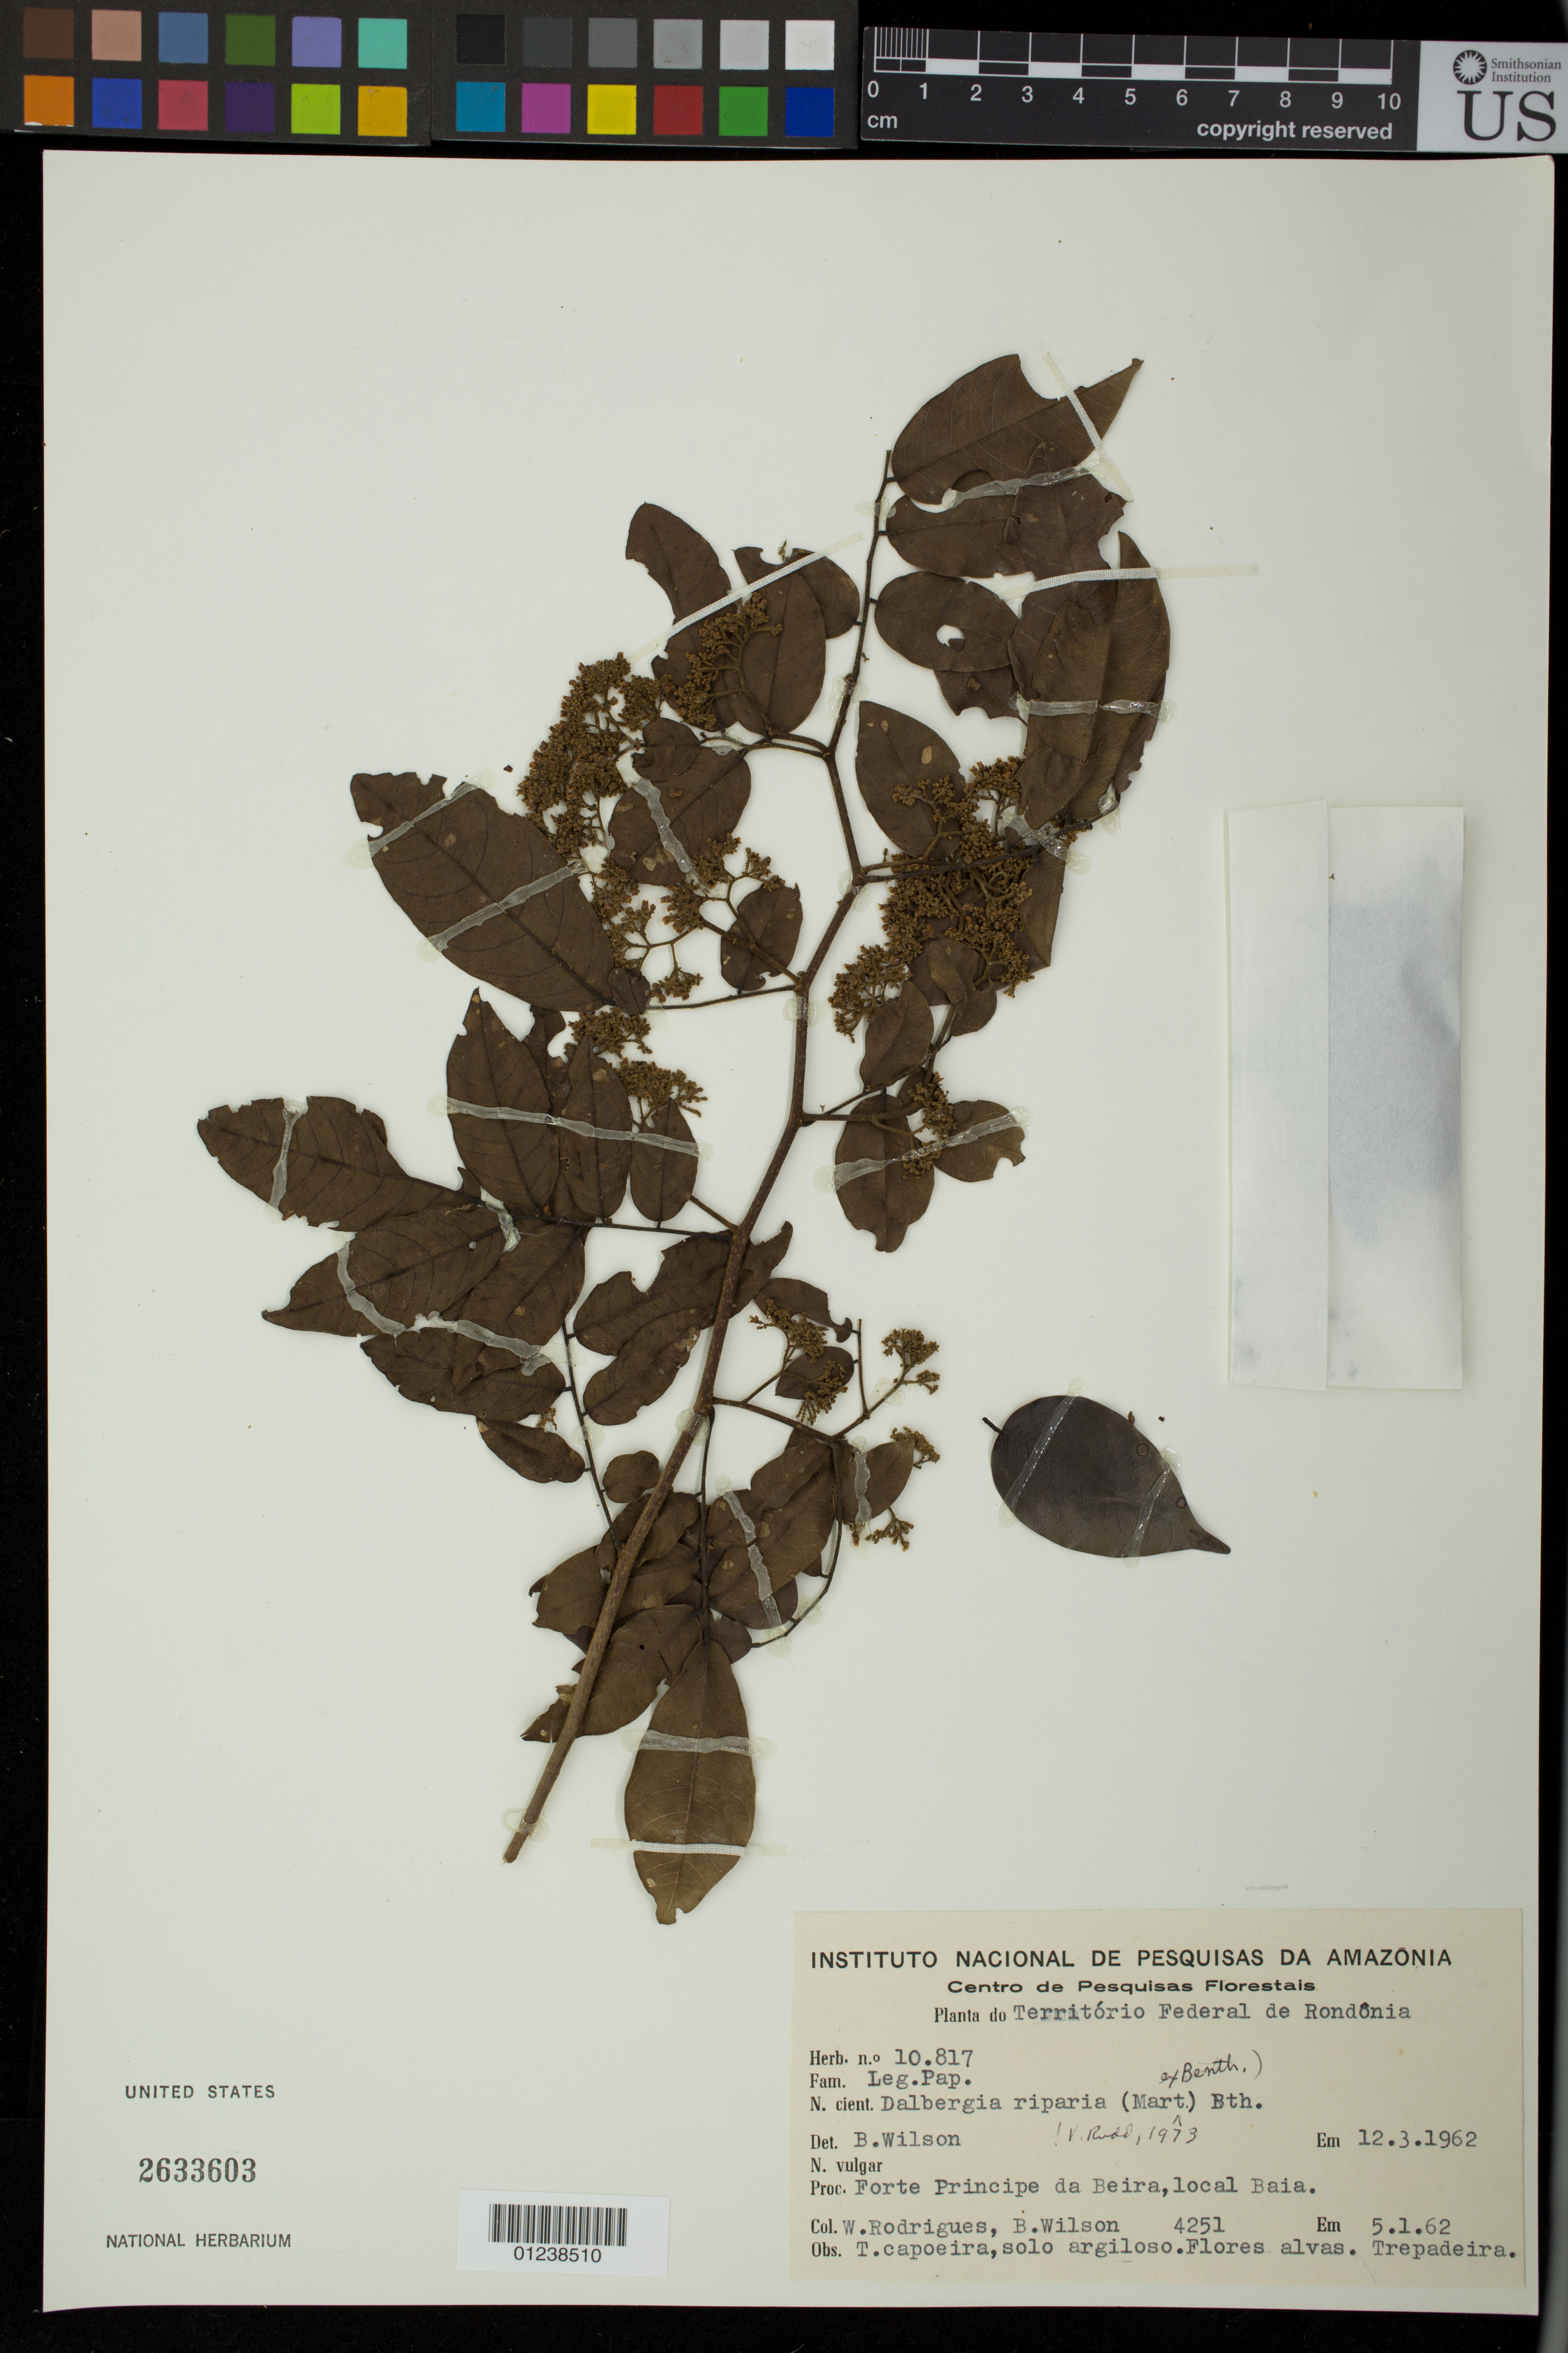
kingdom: Plantae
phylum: Tracheophyta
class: Magnoliopsida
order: Fabales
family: Fabaceae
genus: Dalbergia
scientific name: Dalbergia riparia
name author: (Mart.) Benth.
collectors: W. Rodrigues & B. Wilson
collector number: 4251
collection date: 1962-01-05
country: Brazil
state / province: Rondonia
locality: Forte Principe da Beira, local Baia.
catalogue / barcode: US 2633603